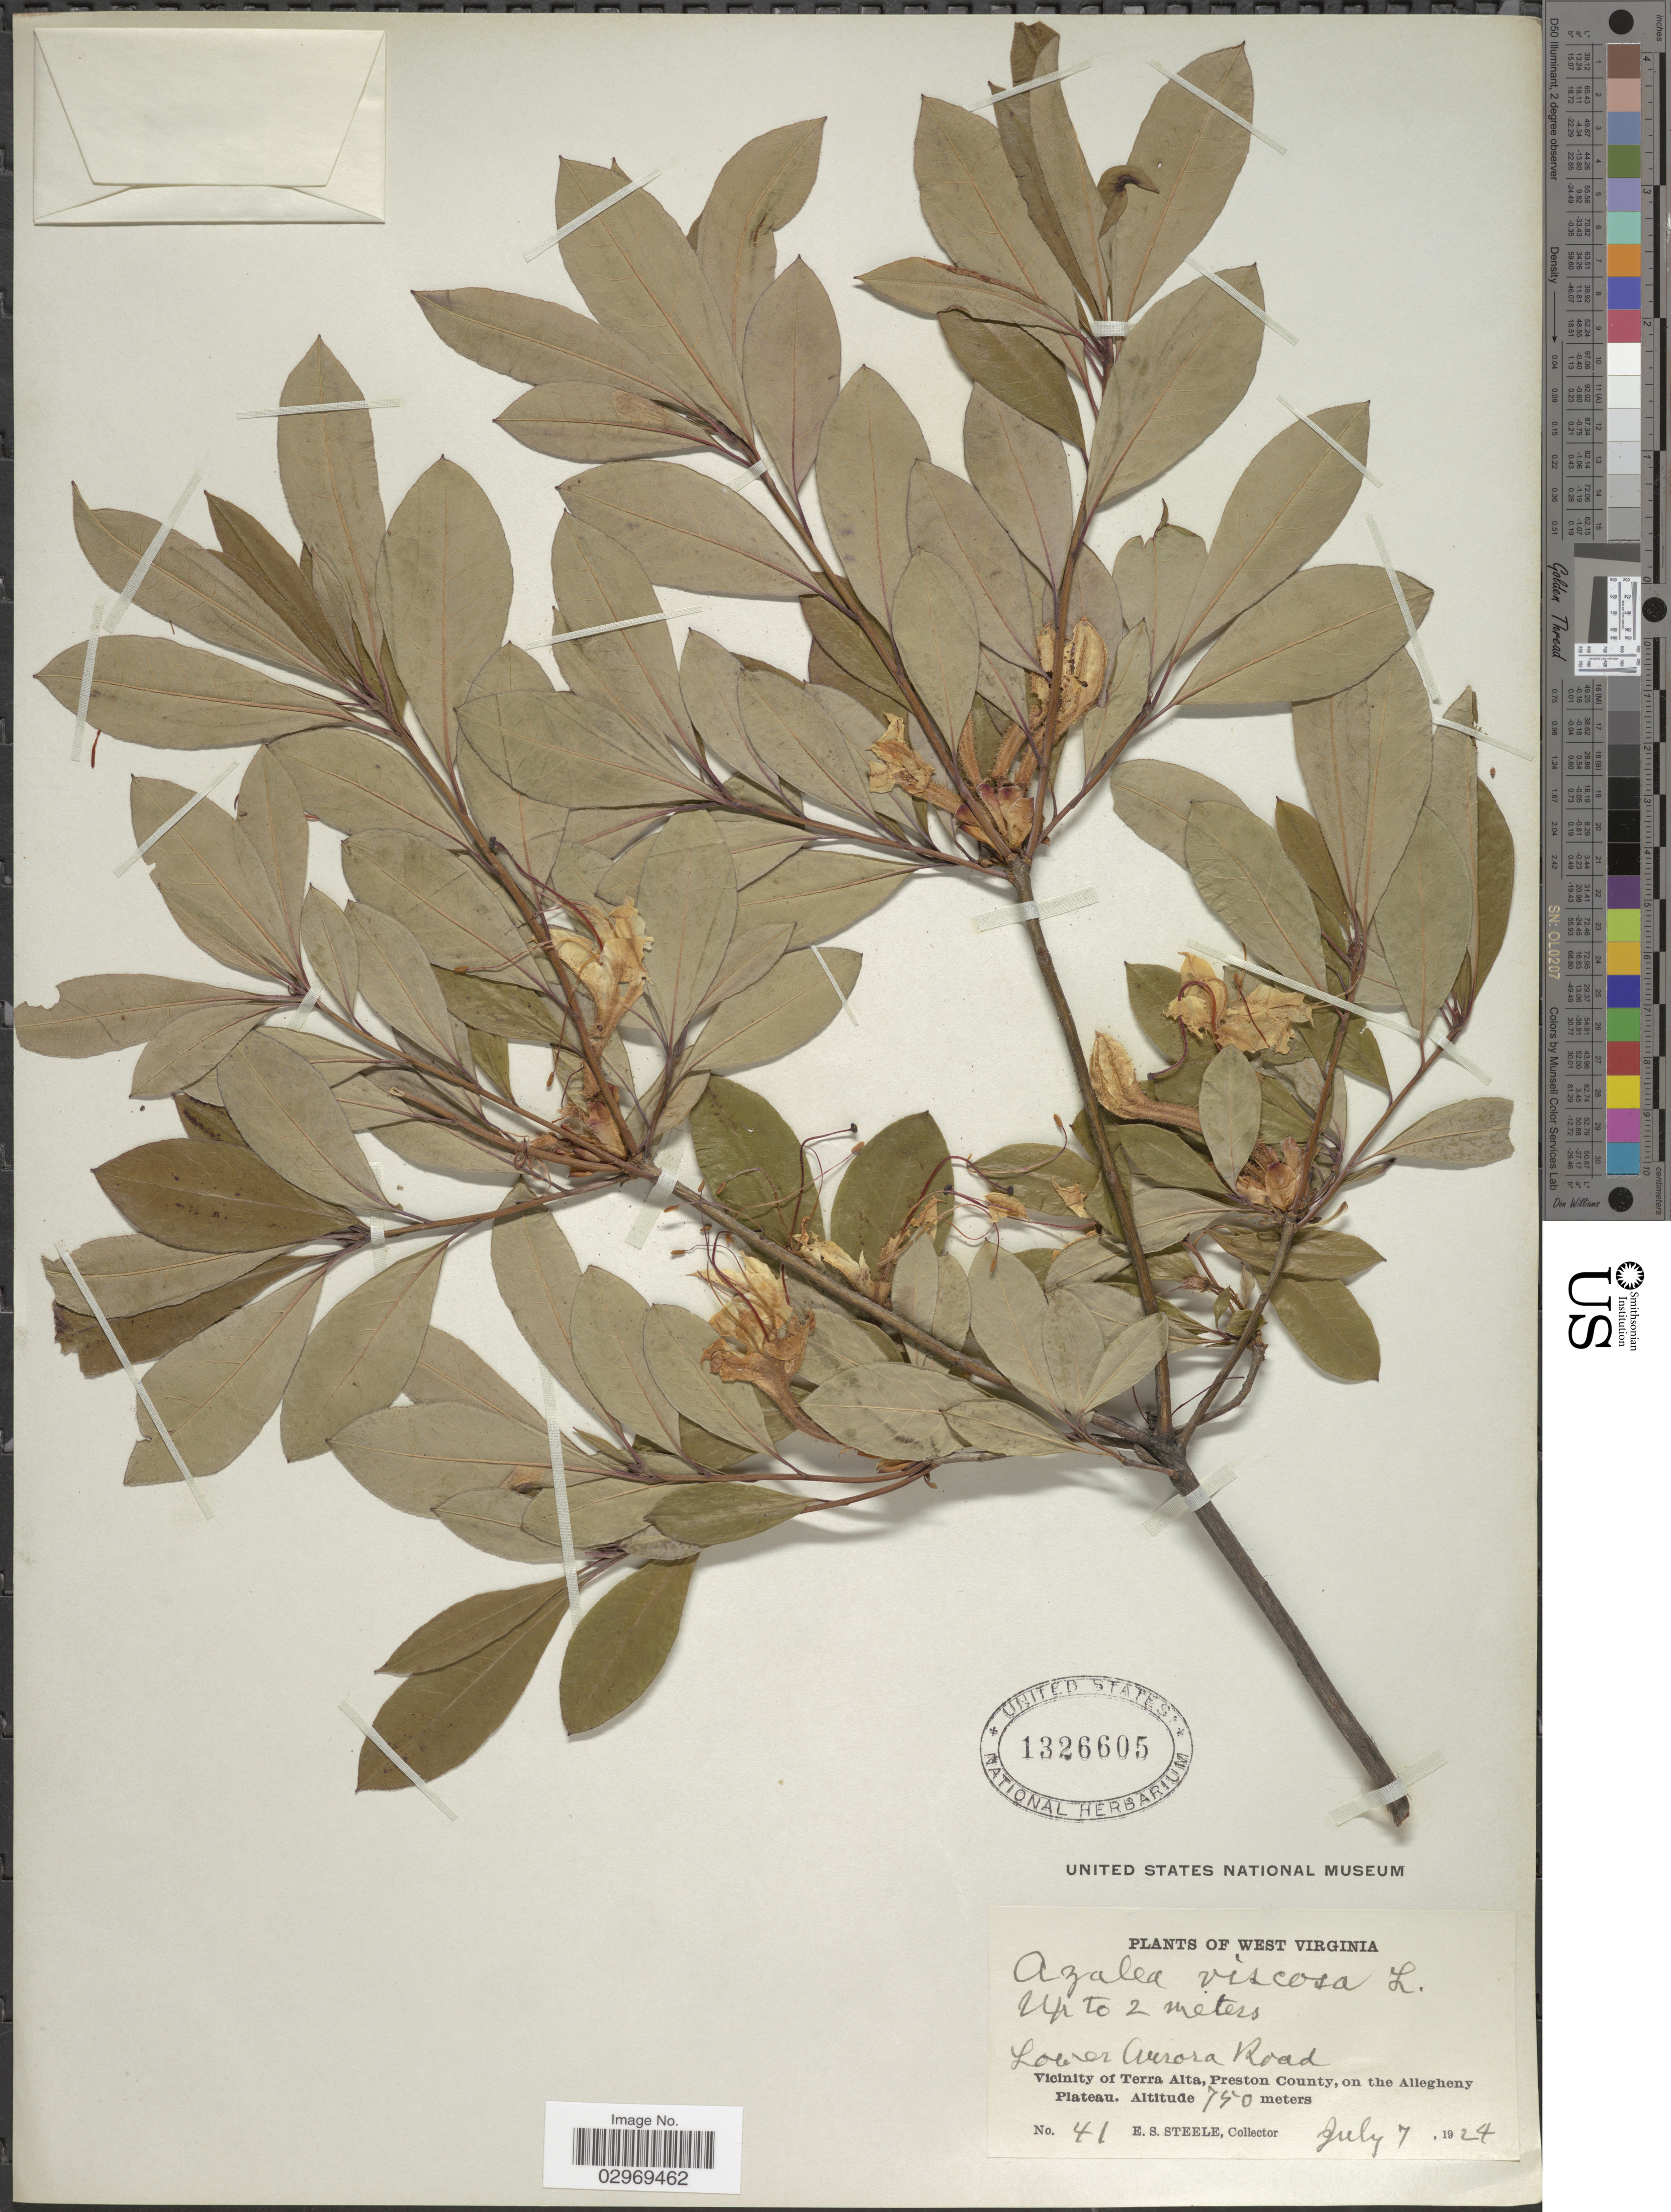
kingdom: Plantae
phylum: Tracheophyta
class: Magnoliopsida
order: Ericales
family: Ericaceae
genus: Rhododendron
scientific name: Rhododendron viscosum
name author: (L.) Torr.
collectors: E. Steele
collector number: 41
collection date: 1924-07-07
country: United States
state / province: West Virginia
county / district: Preston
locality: Lower Cuerora Road, Vicinity of Terra Alta, Preston County, on the Allegheny Plateau.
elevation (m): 750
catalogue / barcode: US 1326605